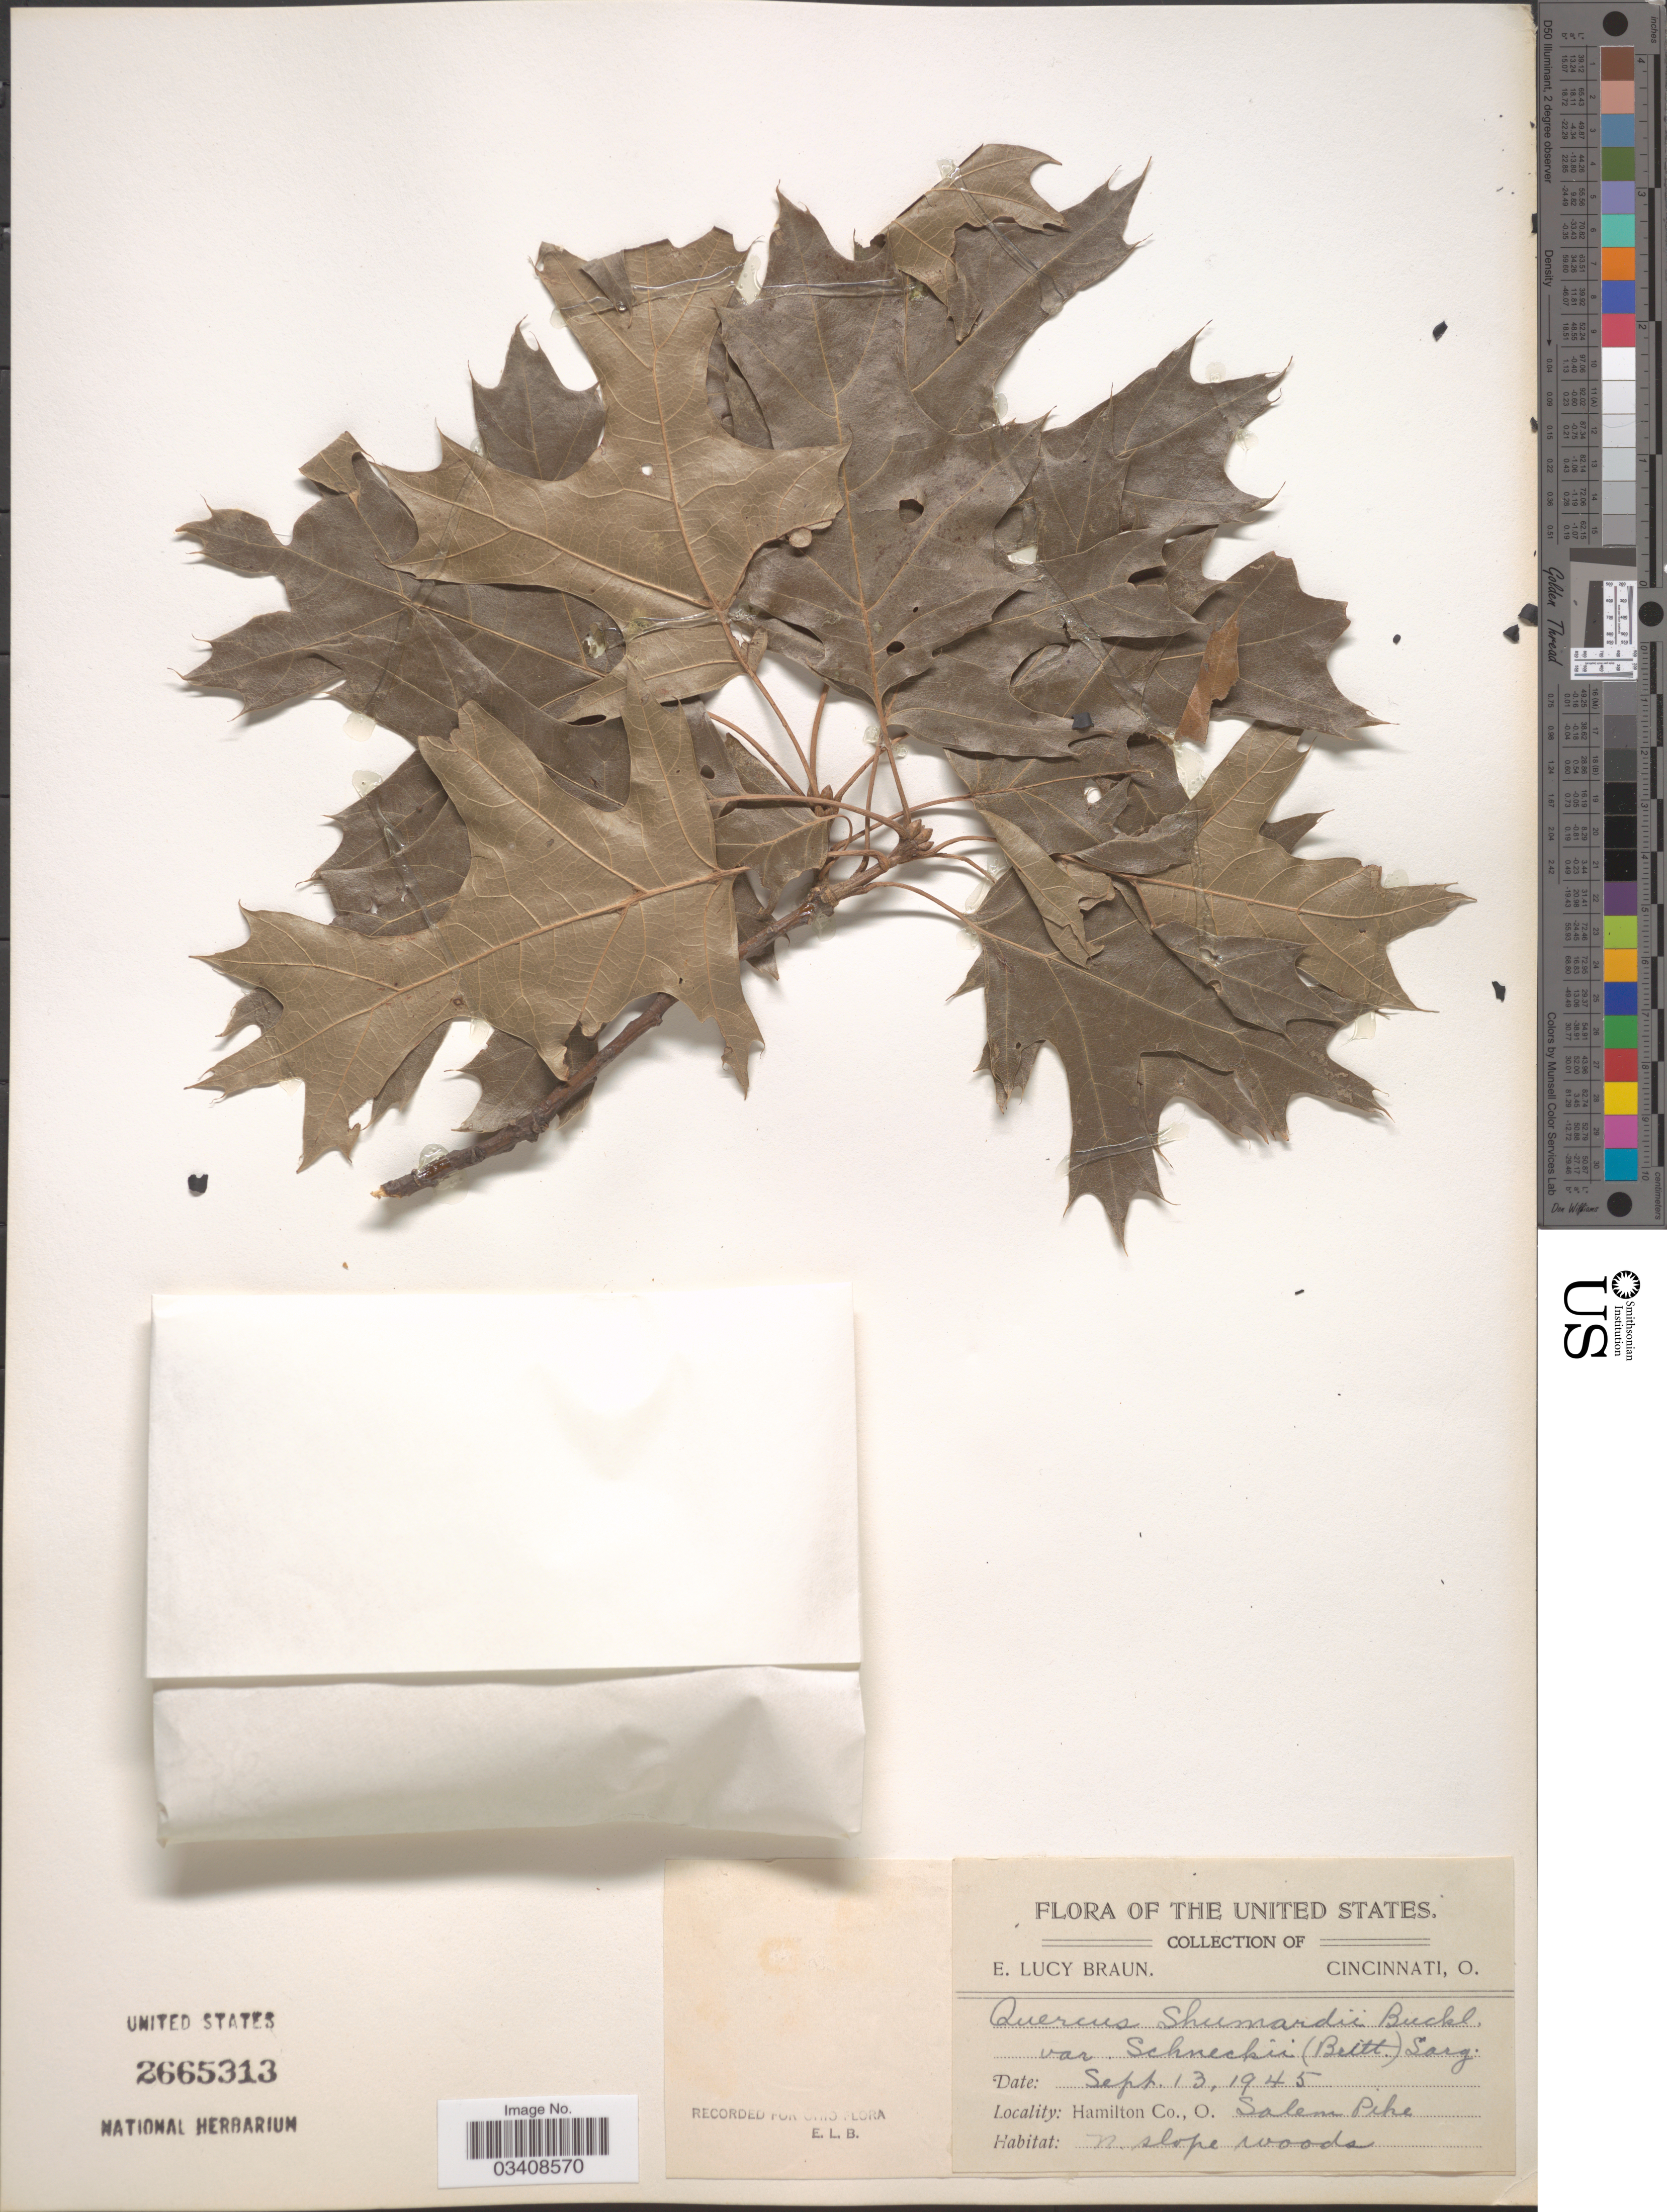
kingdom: Plantae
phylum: Tracheophyta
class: Magnoliopsida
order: Fagales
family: Fagaceae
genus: Quercus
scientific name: Quercus shumardii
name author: Buckley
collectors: E. L. Braun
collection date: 1945-09-13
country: United States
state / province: Ohio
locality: Hamilton Co. Salem Pike.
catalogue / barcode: US 2665313